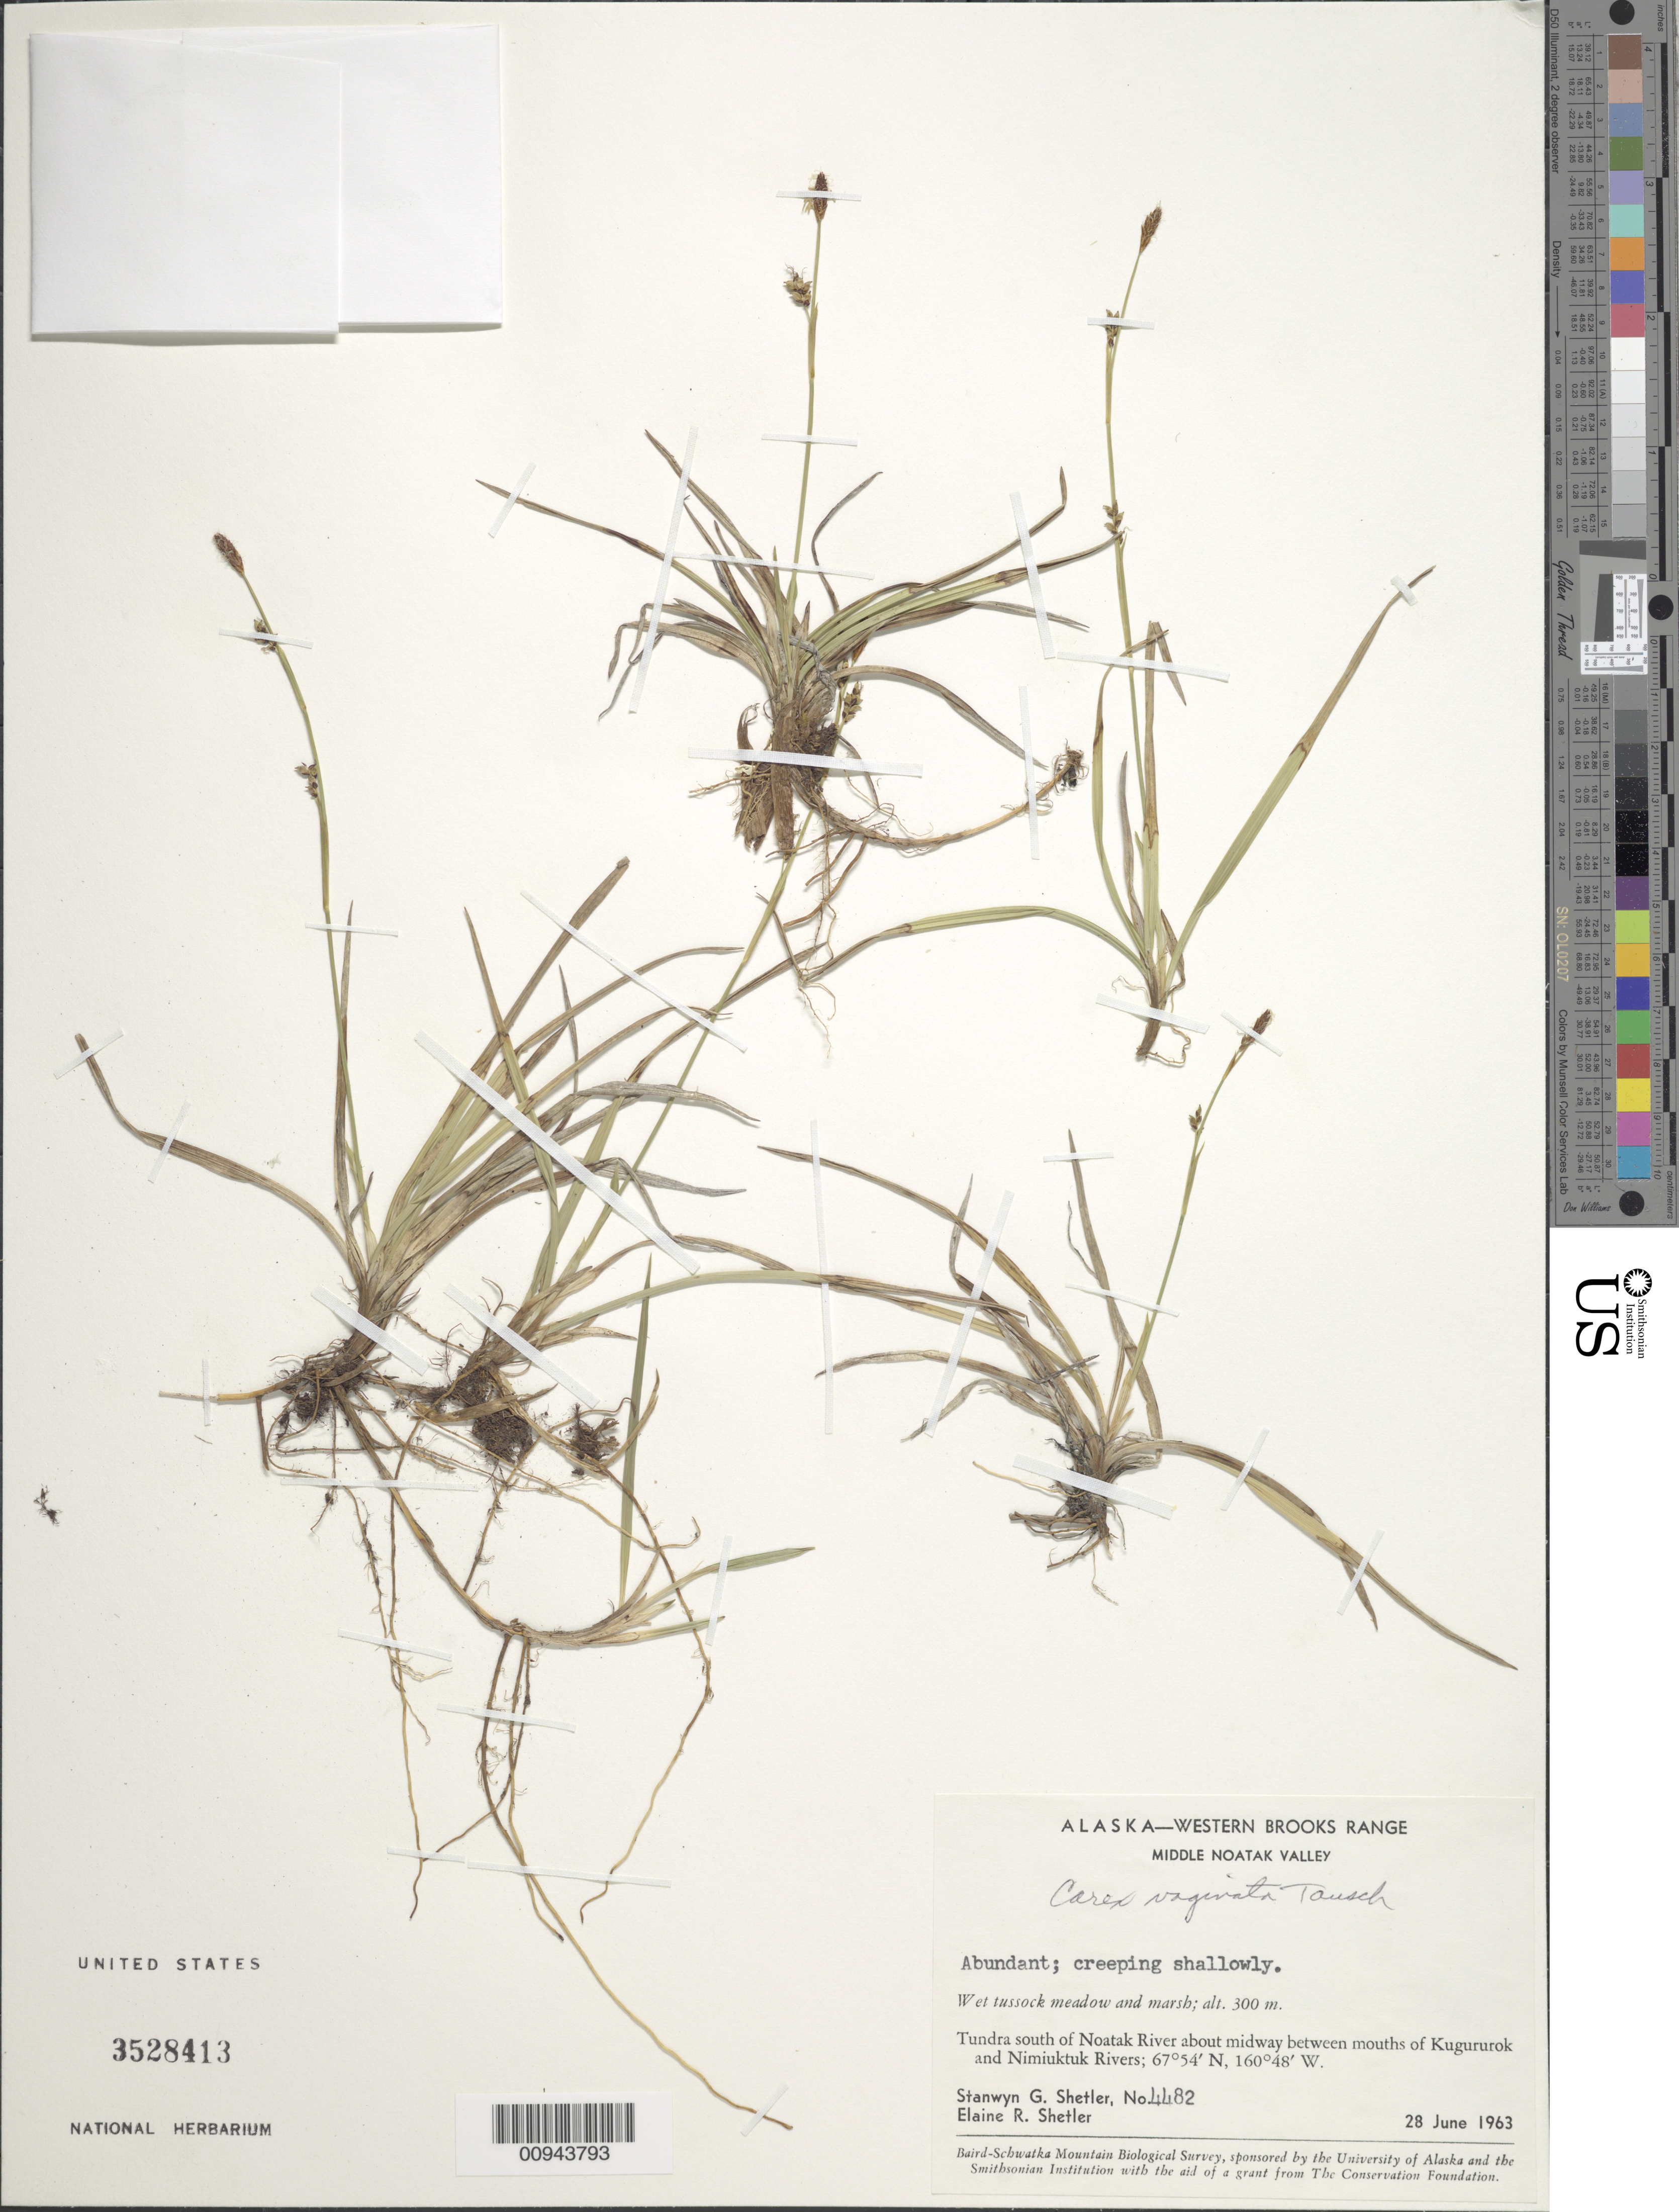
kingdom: Plantae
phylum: Tracheophyta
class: Liliopsida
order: Poales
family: Cyperaceae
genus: Carex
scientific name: Carex vaginata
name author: Tausch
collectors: S. Shetler & E. R. Shetler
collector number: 4482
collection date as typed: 28 Jun 1963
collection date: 1963-06-28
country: United States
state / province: Alaska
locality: S of Noatak River about midway between mouths of Kugururok and Nimiuktuk Rivers. Western Brooks Range, Middle Noatak Valley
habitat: Tundra. Wet tussock meadow and marsh.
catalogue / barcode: US 3528413